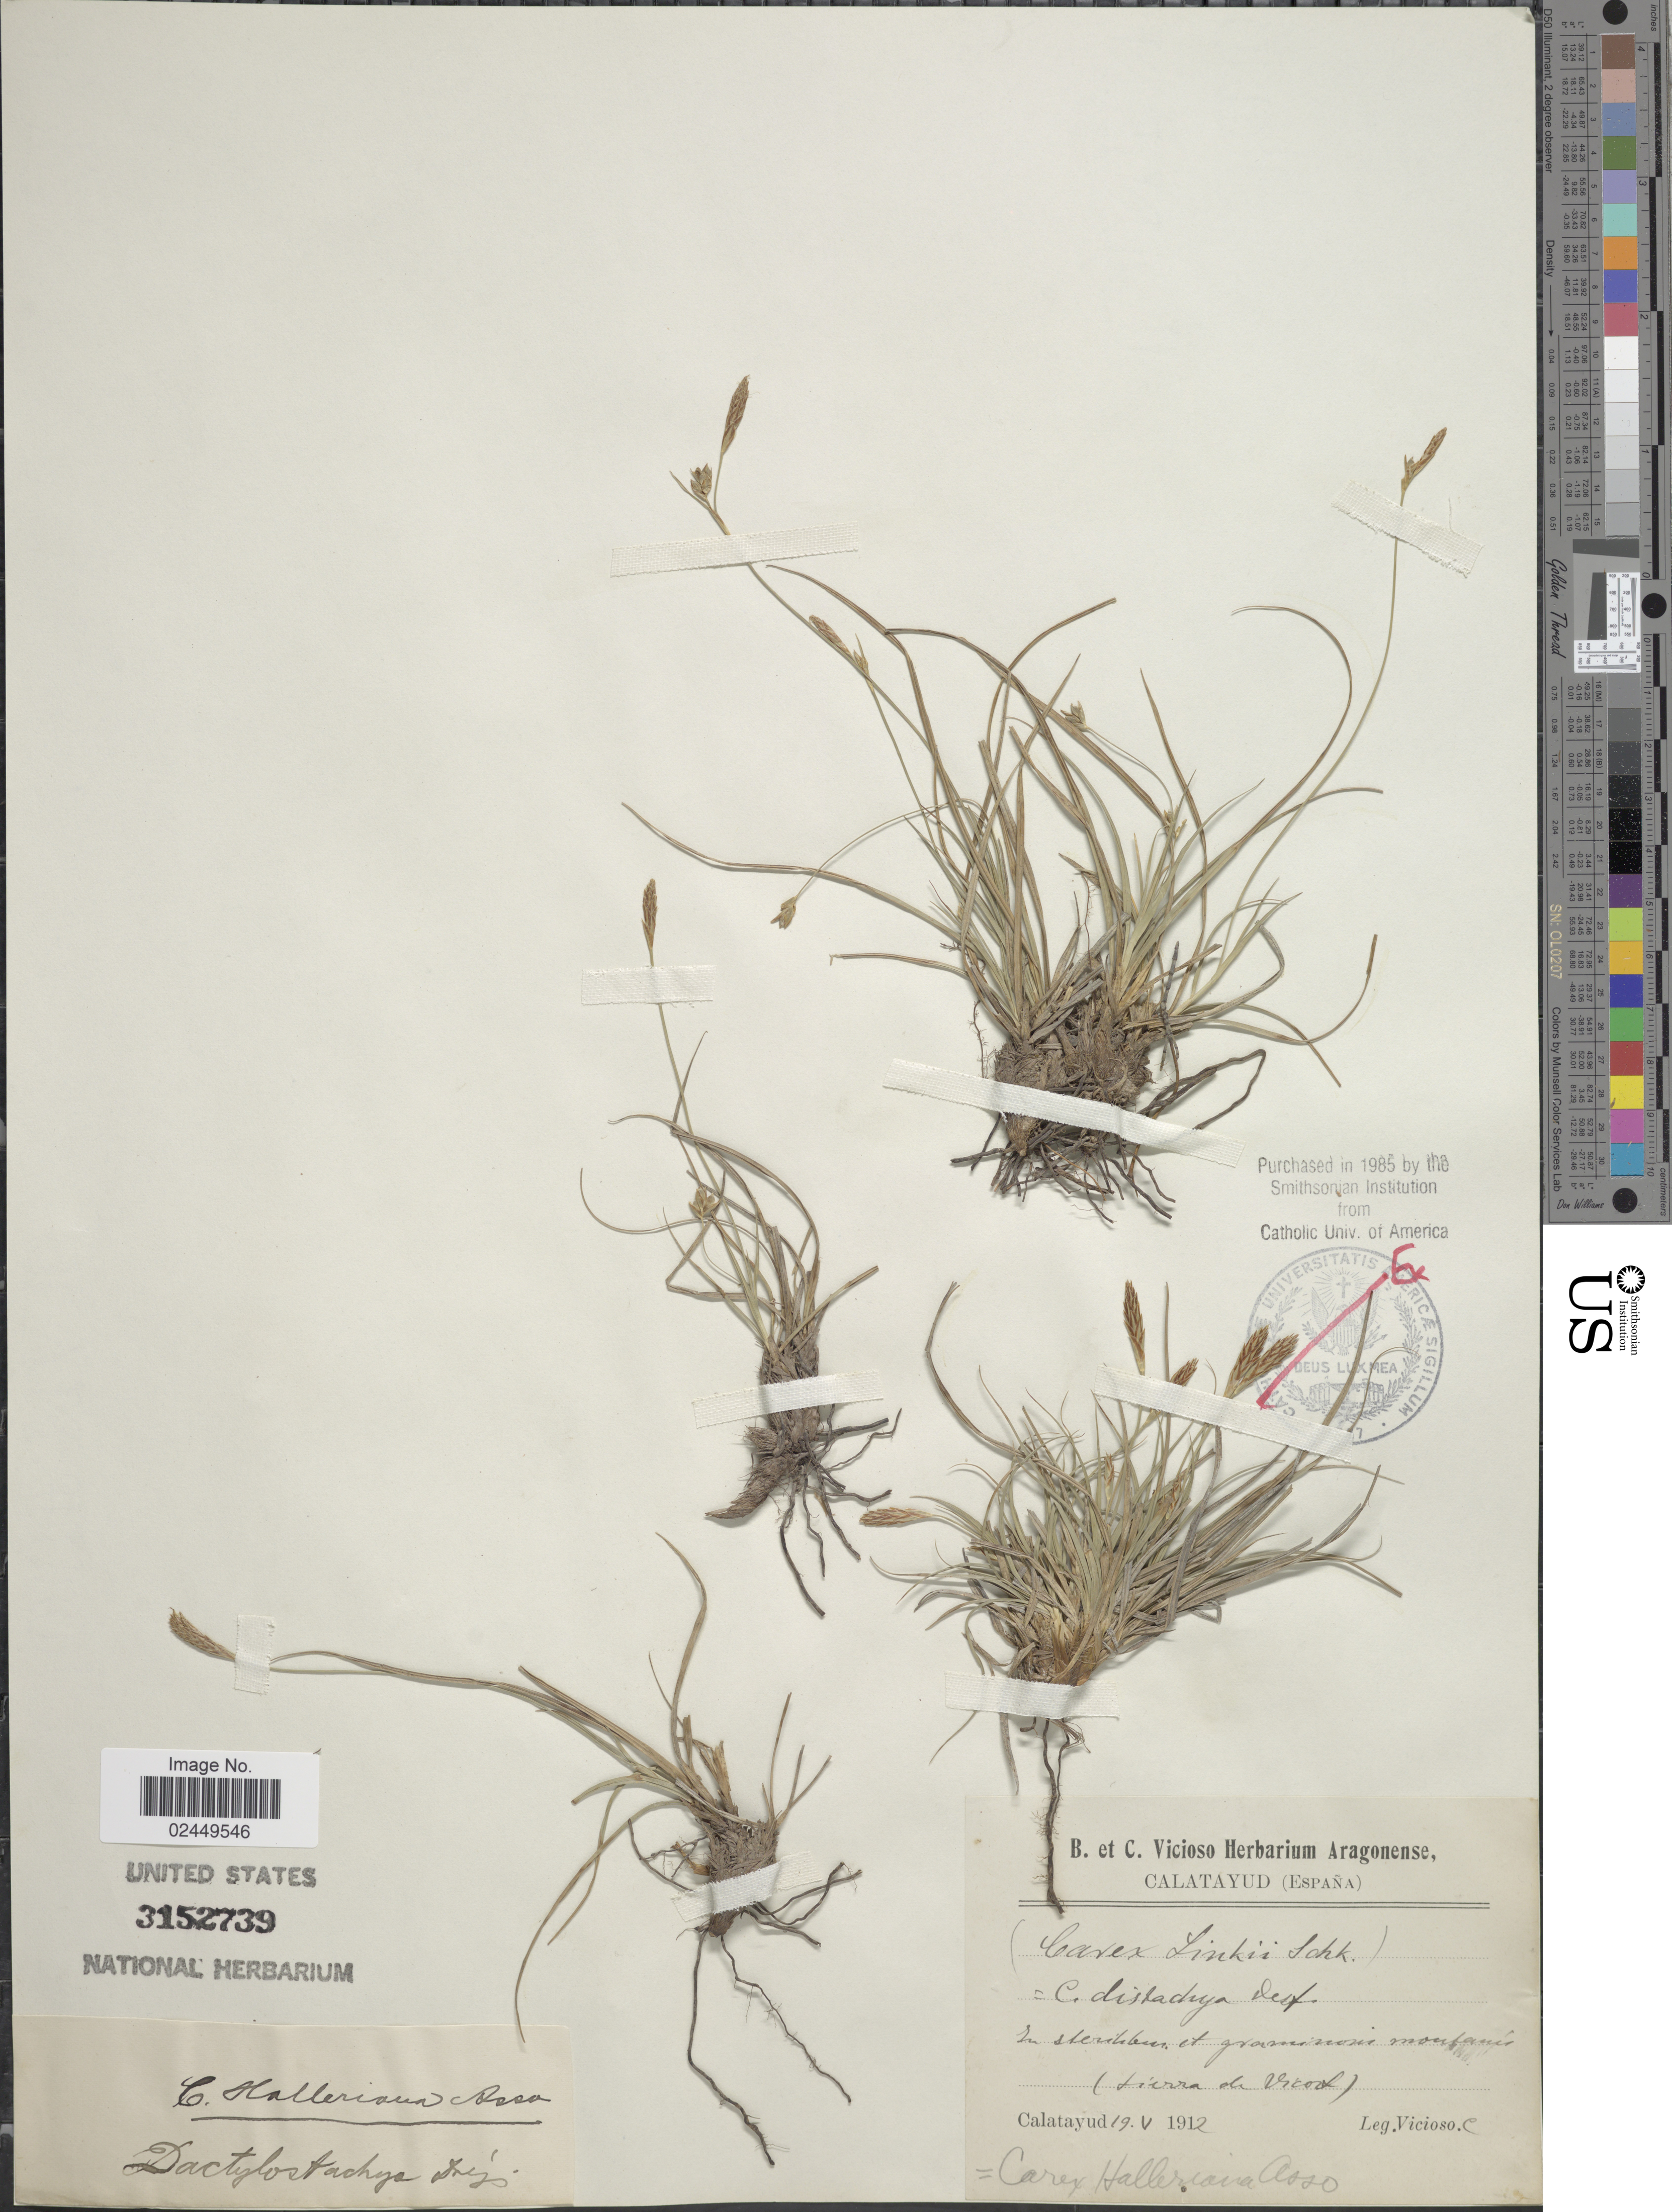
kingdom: Plantae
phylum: Tracheophyta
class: Liliopsida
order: Poales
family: Cyperaceae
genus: Carex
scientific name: Carex halleriana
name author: Asso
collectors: C. Vicioso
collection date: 1912-05-19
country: Spain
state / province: Aragón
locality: In sterilibus et graminosis montanis (Sierra de Vicort). Calatayud.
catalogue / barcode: US 3152739